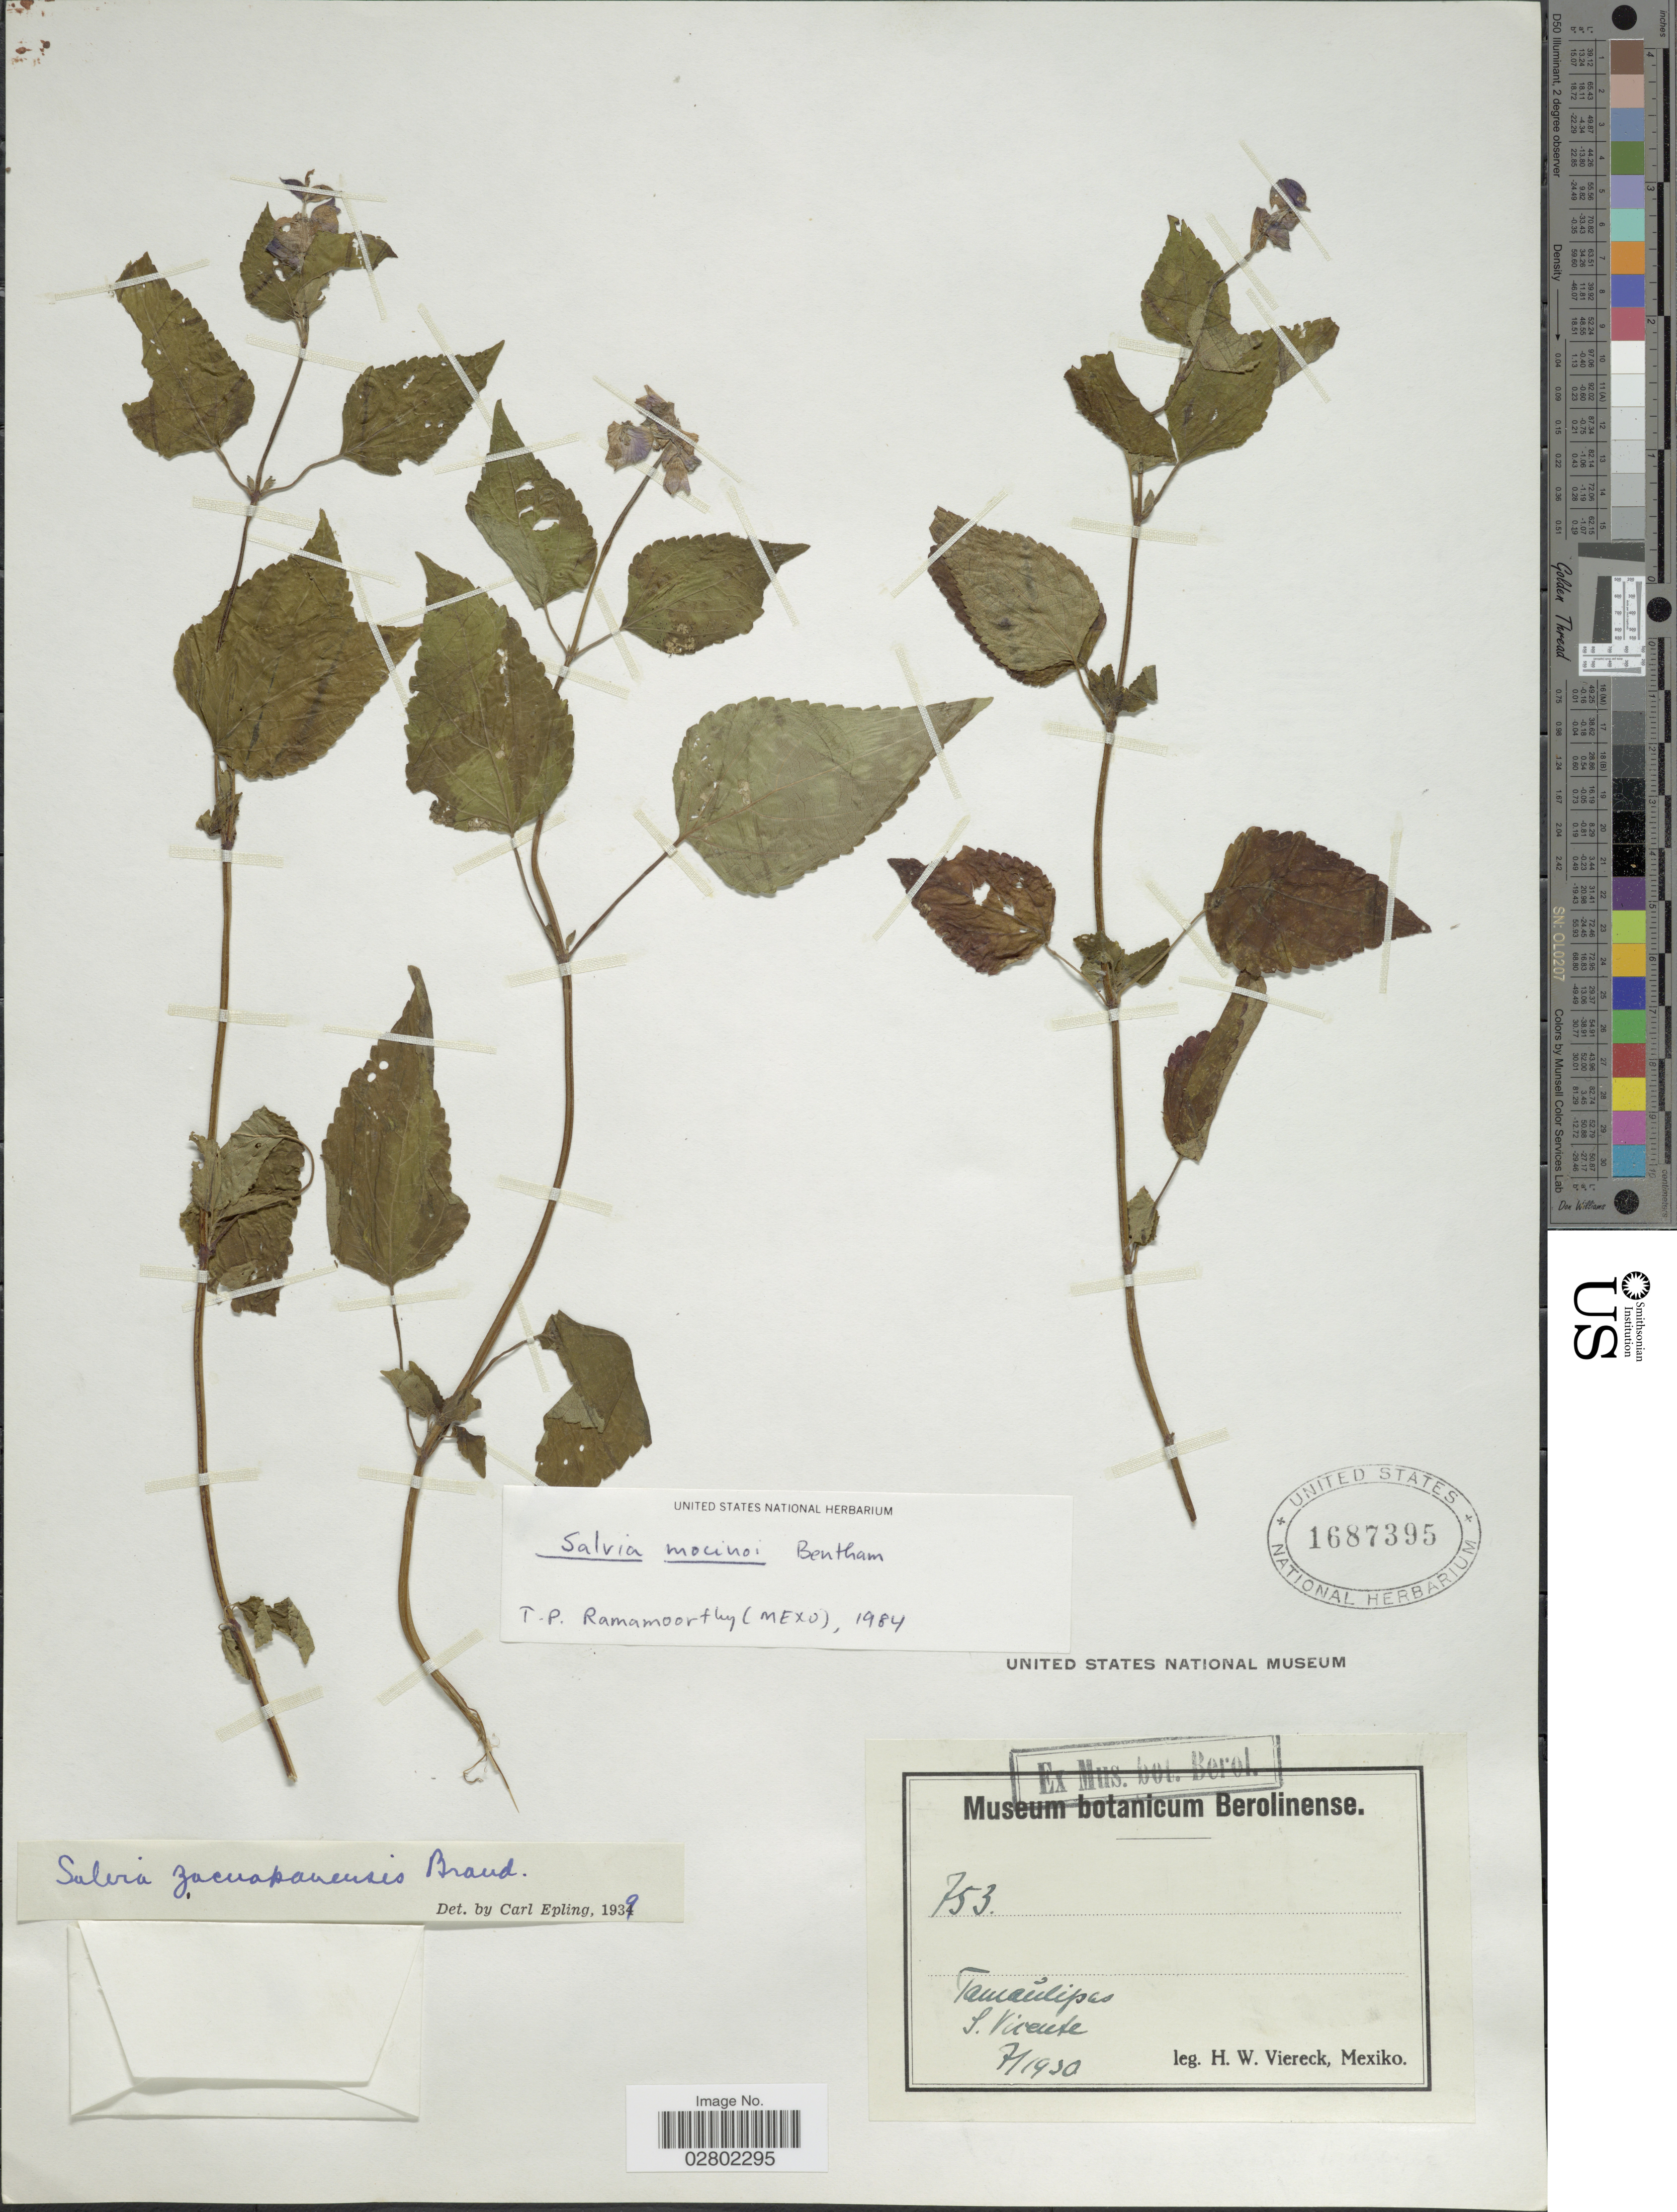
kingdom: Plantae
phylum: Tracheophyta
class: Magnoliopsida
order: Lamiales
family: Lamiaceae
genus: Salvia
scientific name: Salvia mocinoi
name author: Benth.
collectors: H. W. Viereck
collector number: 753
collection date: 1930-07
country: Mexico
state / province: Tamaulipas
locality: S. Vicente.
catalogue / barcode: US 1687395